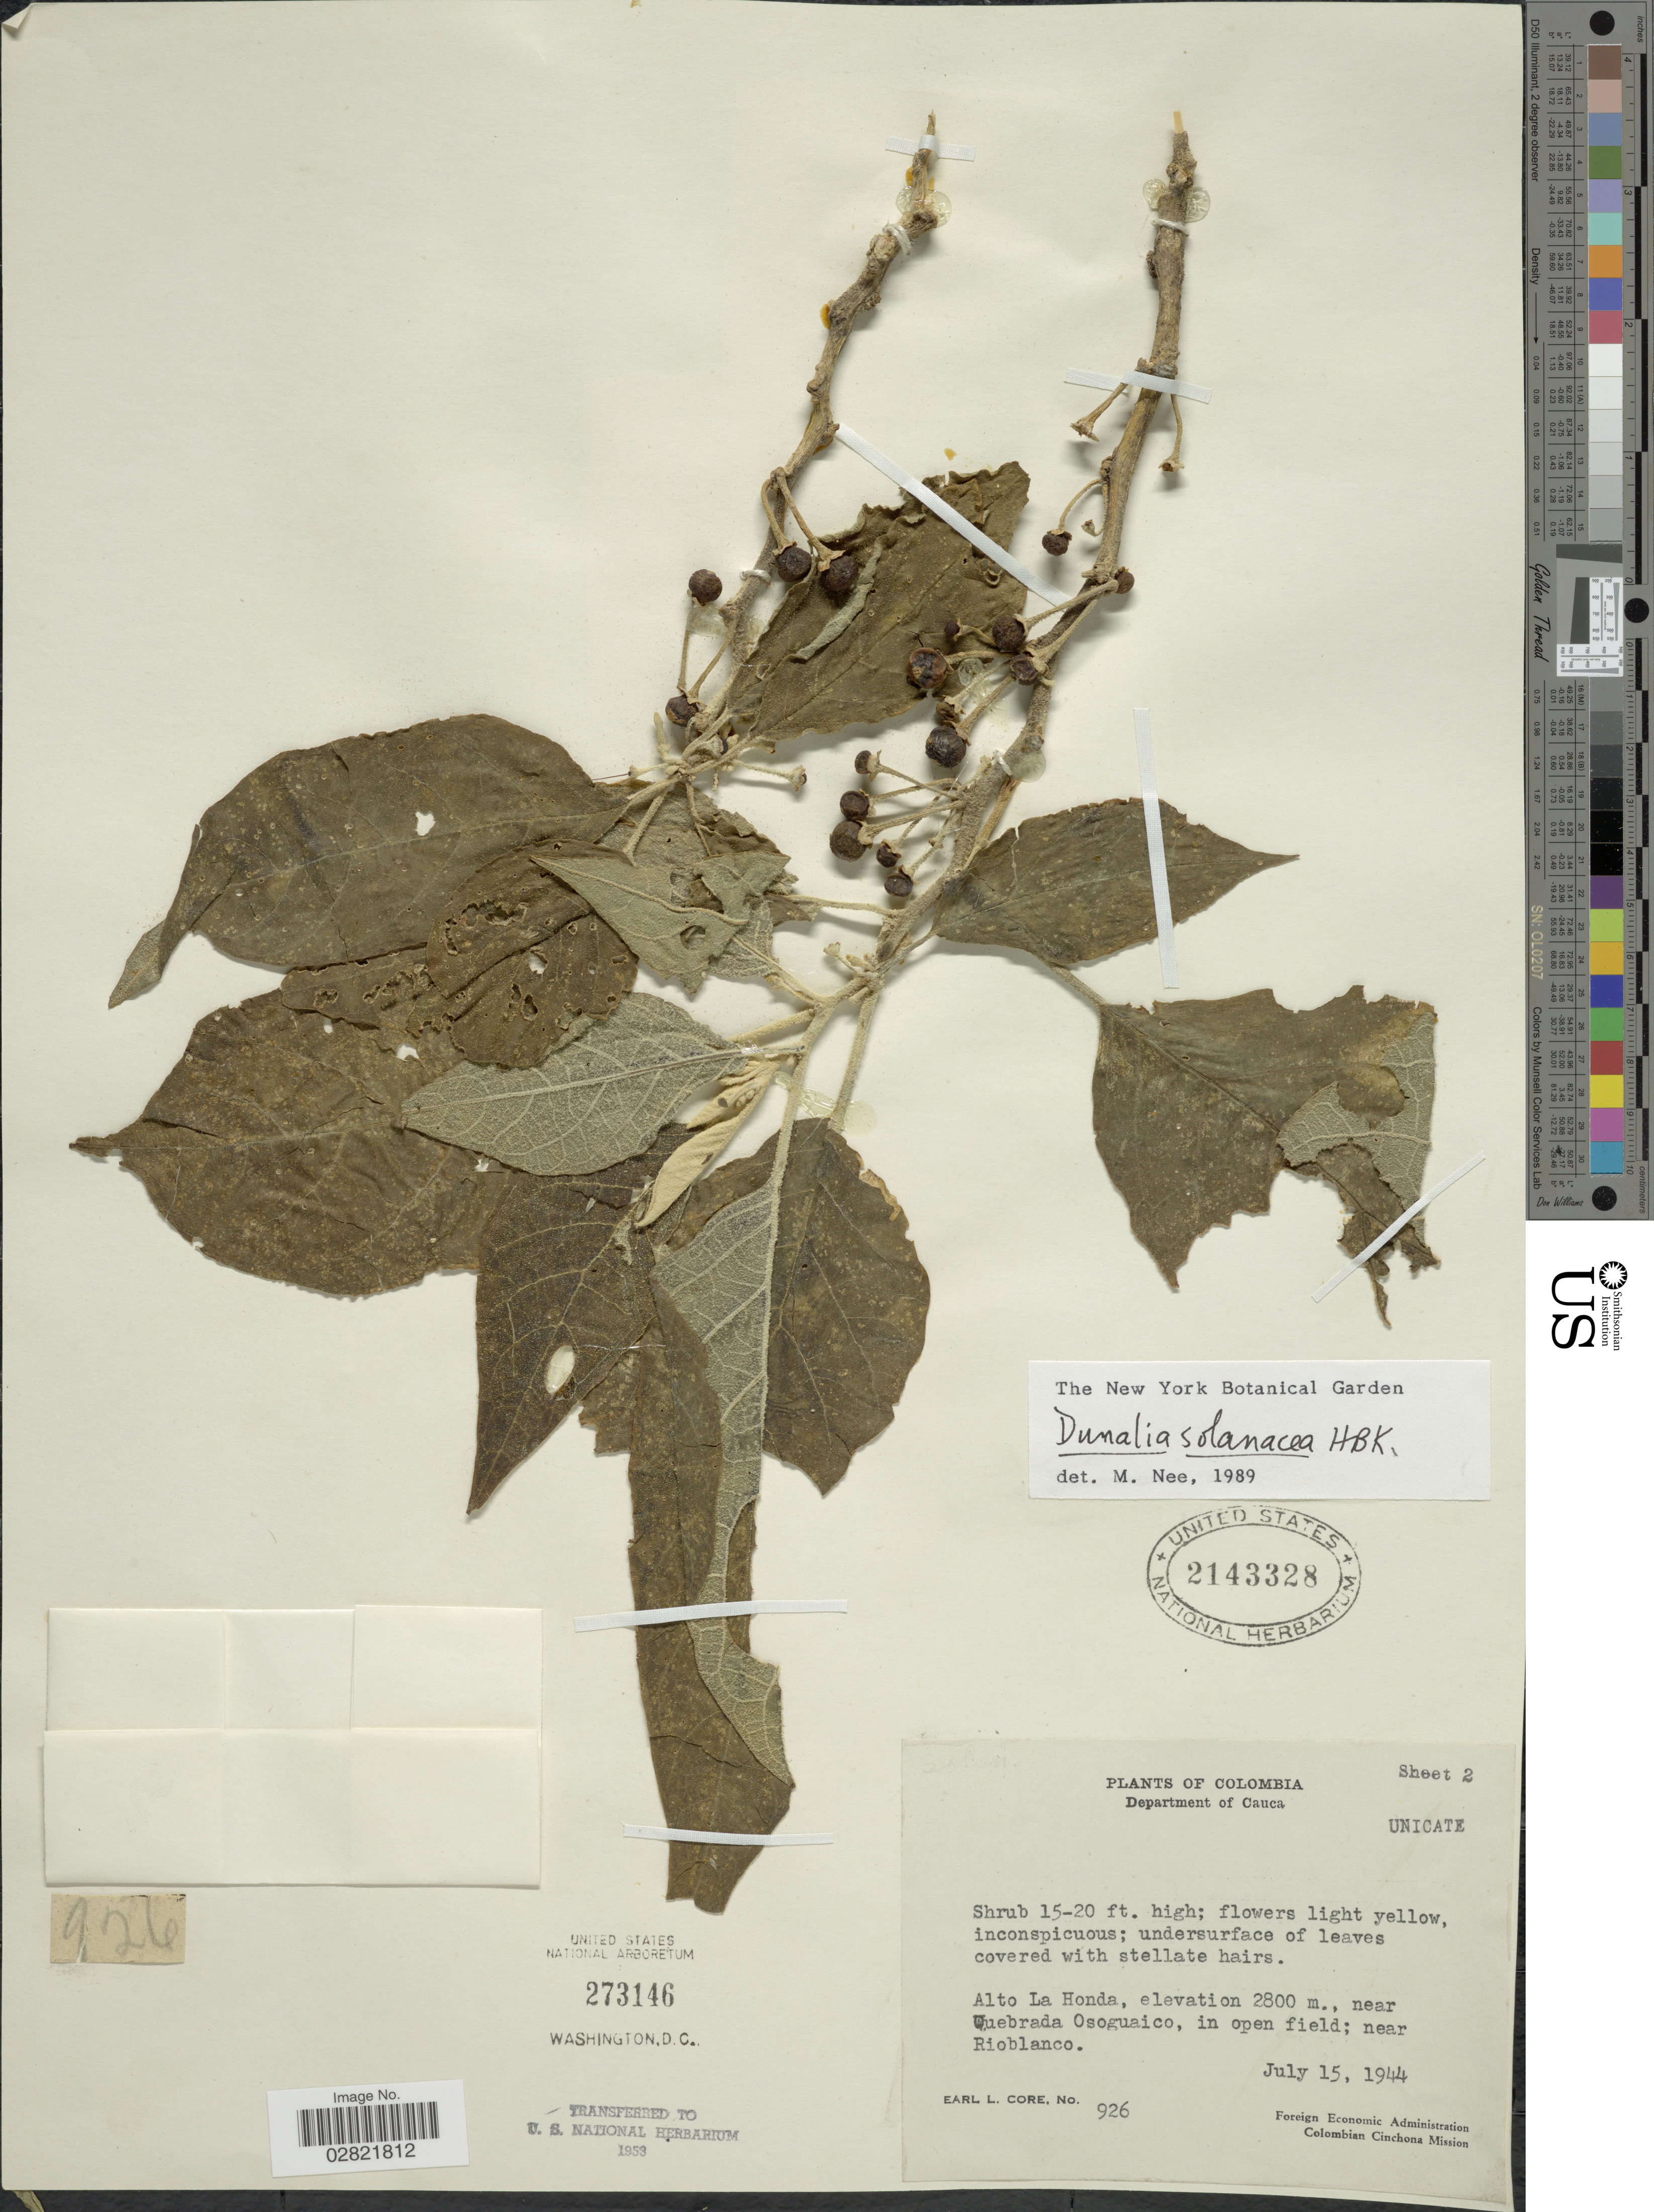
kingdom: Plantae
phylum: Tracheophyta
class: Magnoliopsida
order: Solanales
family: Solanaceae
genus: Dunalia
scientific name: Dunalia solanacea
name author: Kunth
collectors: E. L. Core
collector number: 926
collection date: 1944-07-15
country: Colombia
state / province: Cauca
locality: Department of Cauca, Alto La Honda, near Quebrada Osoguaico, in open field; near Rioblanco.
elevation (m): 2800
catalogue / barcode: US 2143328